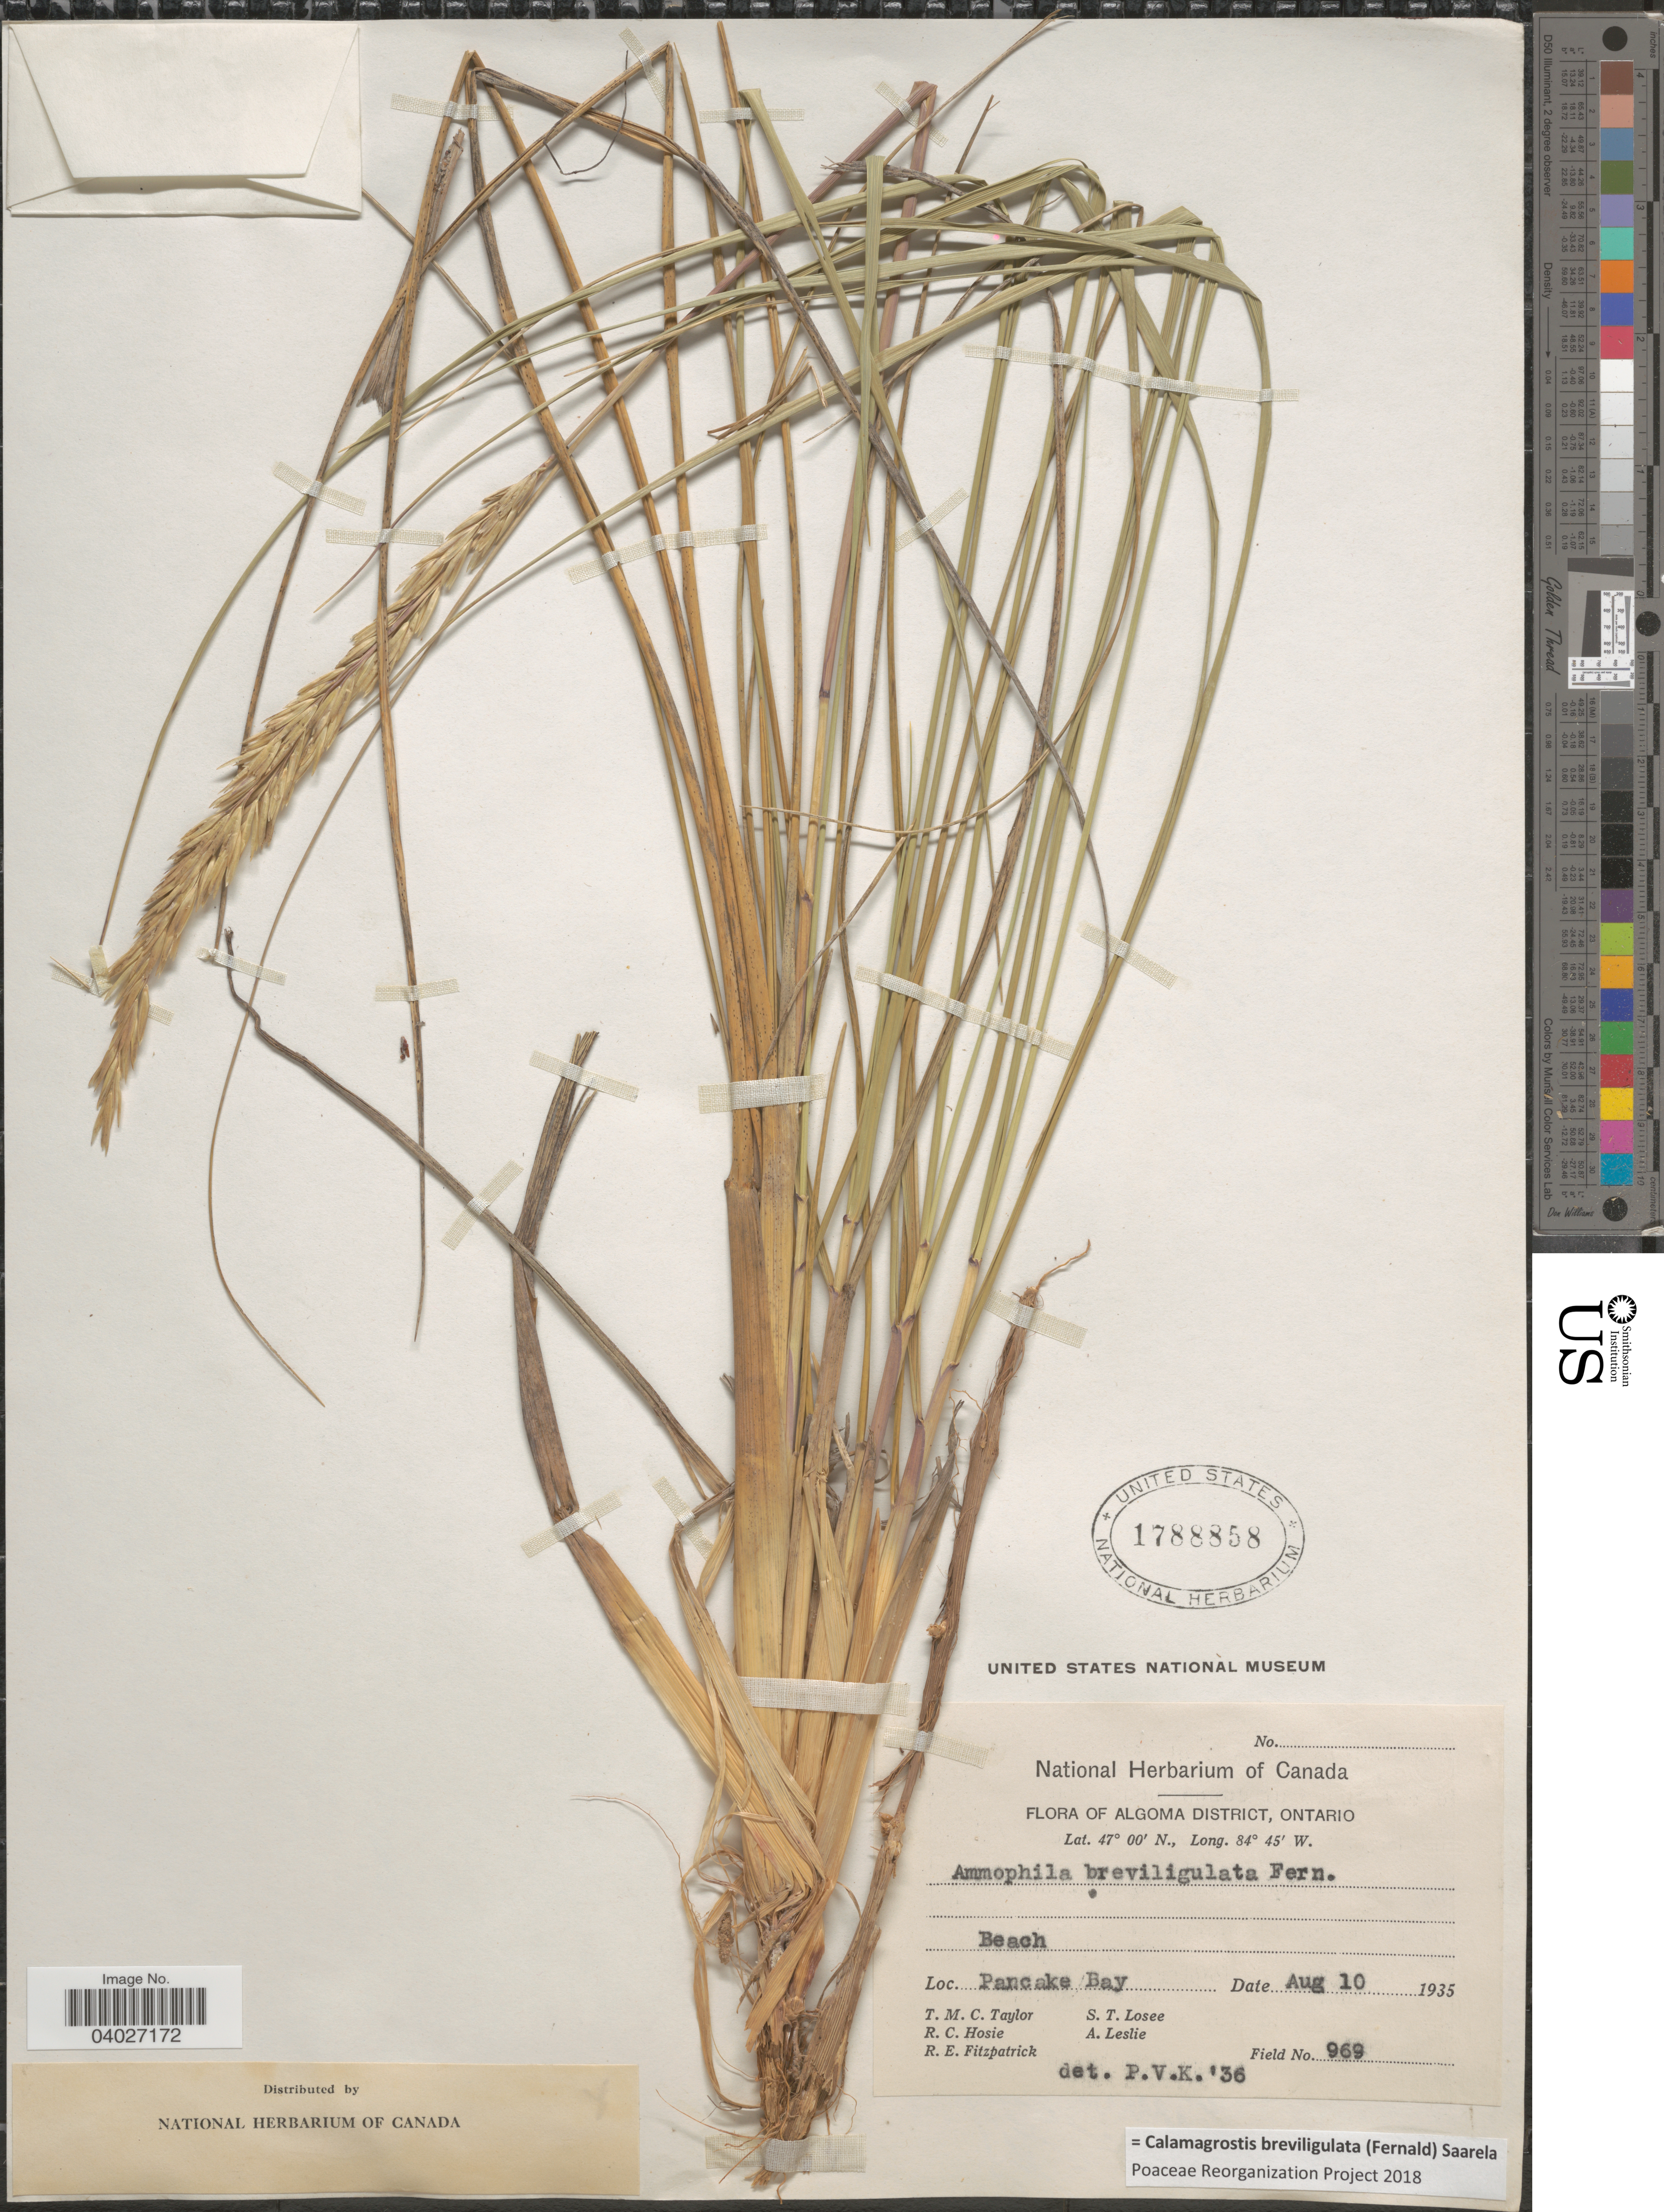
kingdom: Plantae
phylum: Tracheophyta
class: Liliopsida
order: Poales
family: Poaceae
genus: Calamagrostis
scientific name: Calamagrostis breviligulata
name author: (Fernald) Saarela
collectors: T. M. C. Taylor, R. Hosie, R. Fitzpatrick, S. Losee & A. Leslie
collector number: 969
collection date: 1935-08-10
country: Canada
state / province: Ontario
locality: Algoma District. Pancake Bay.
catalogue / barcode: US 1788858